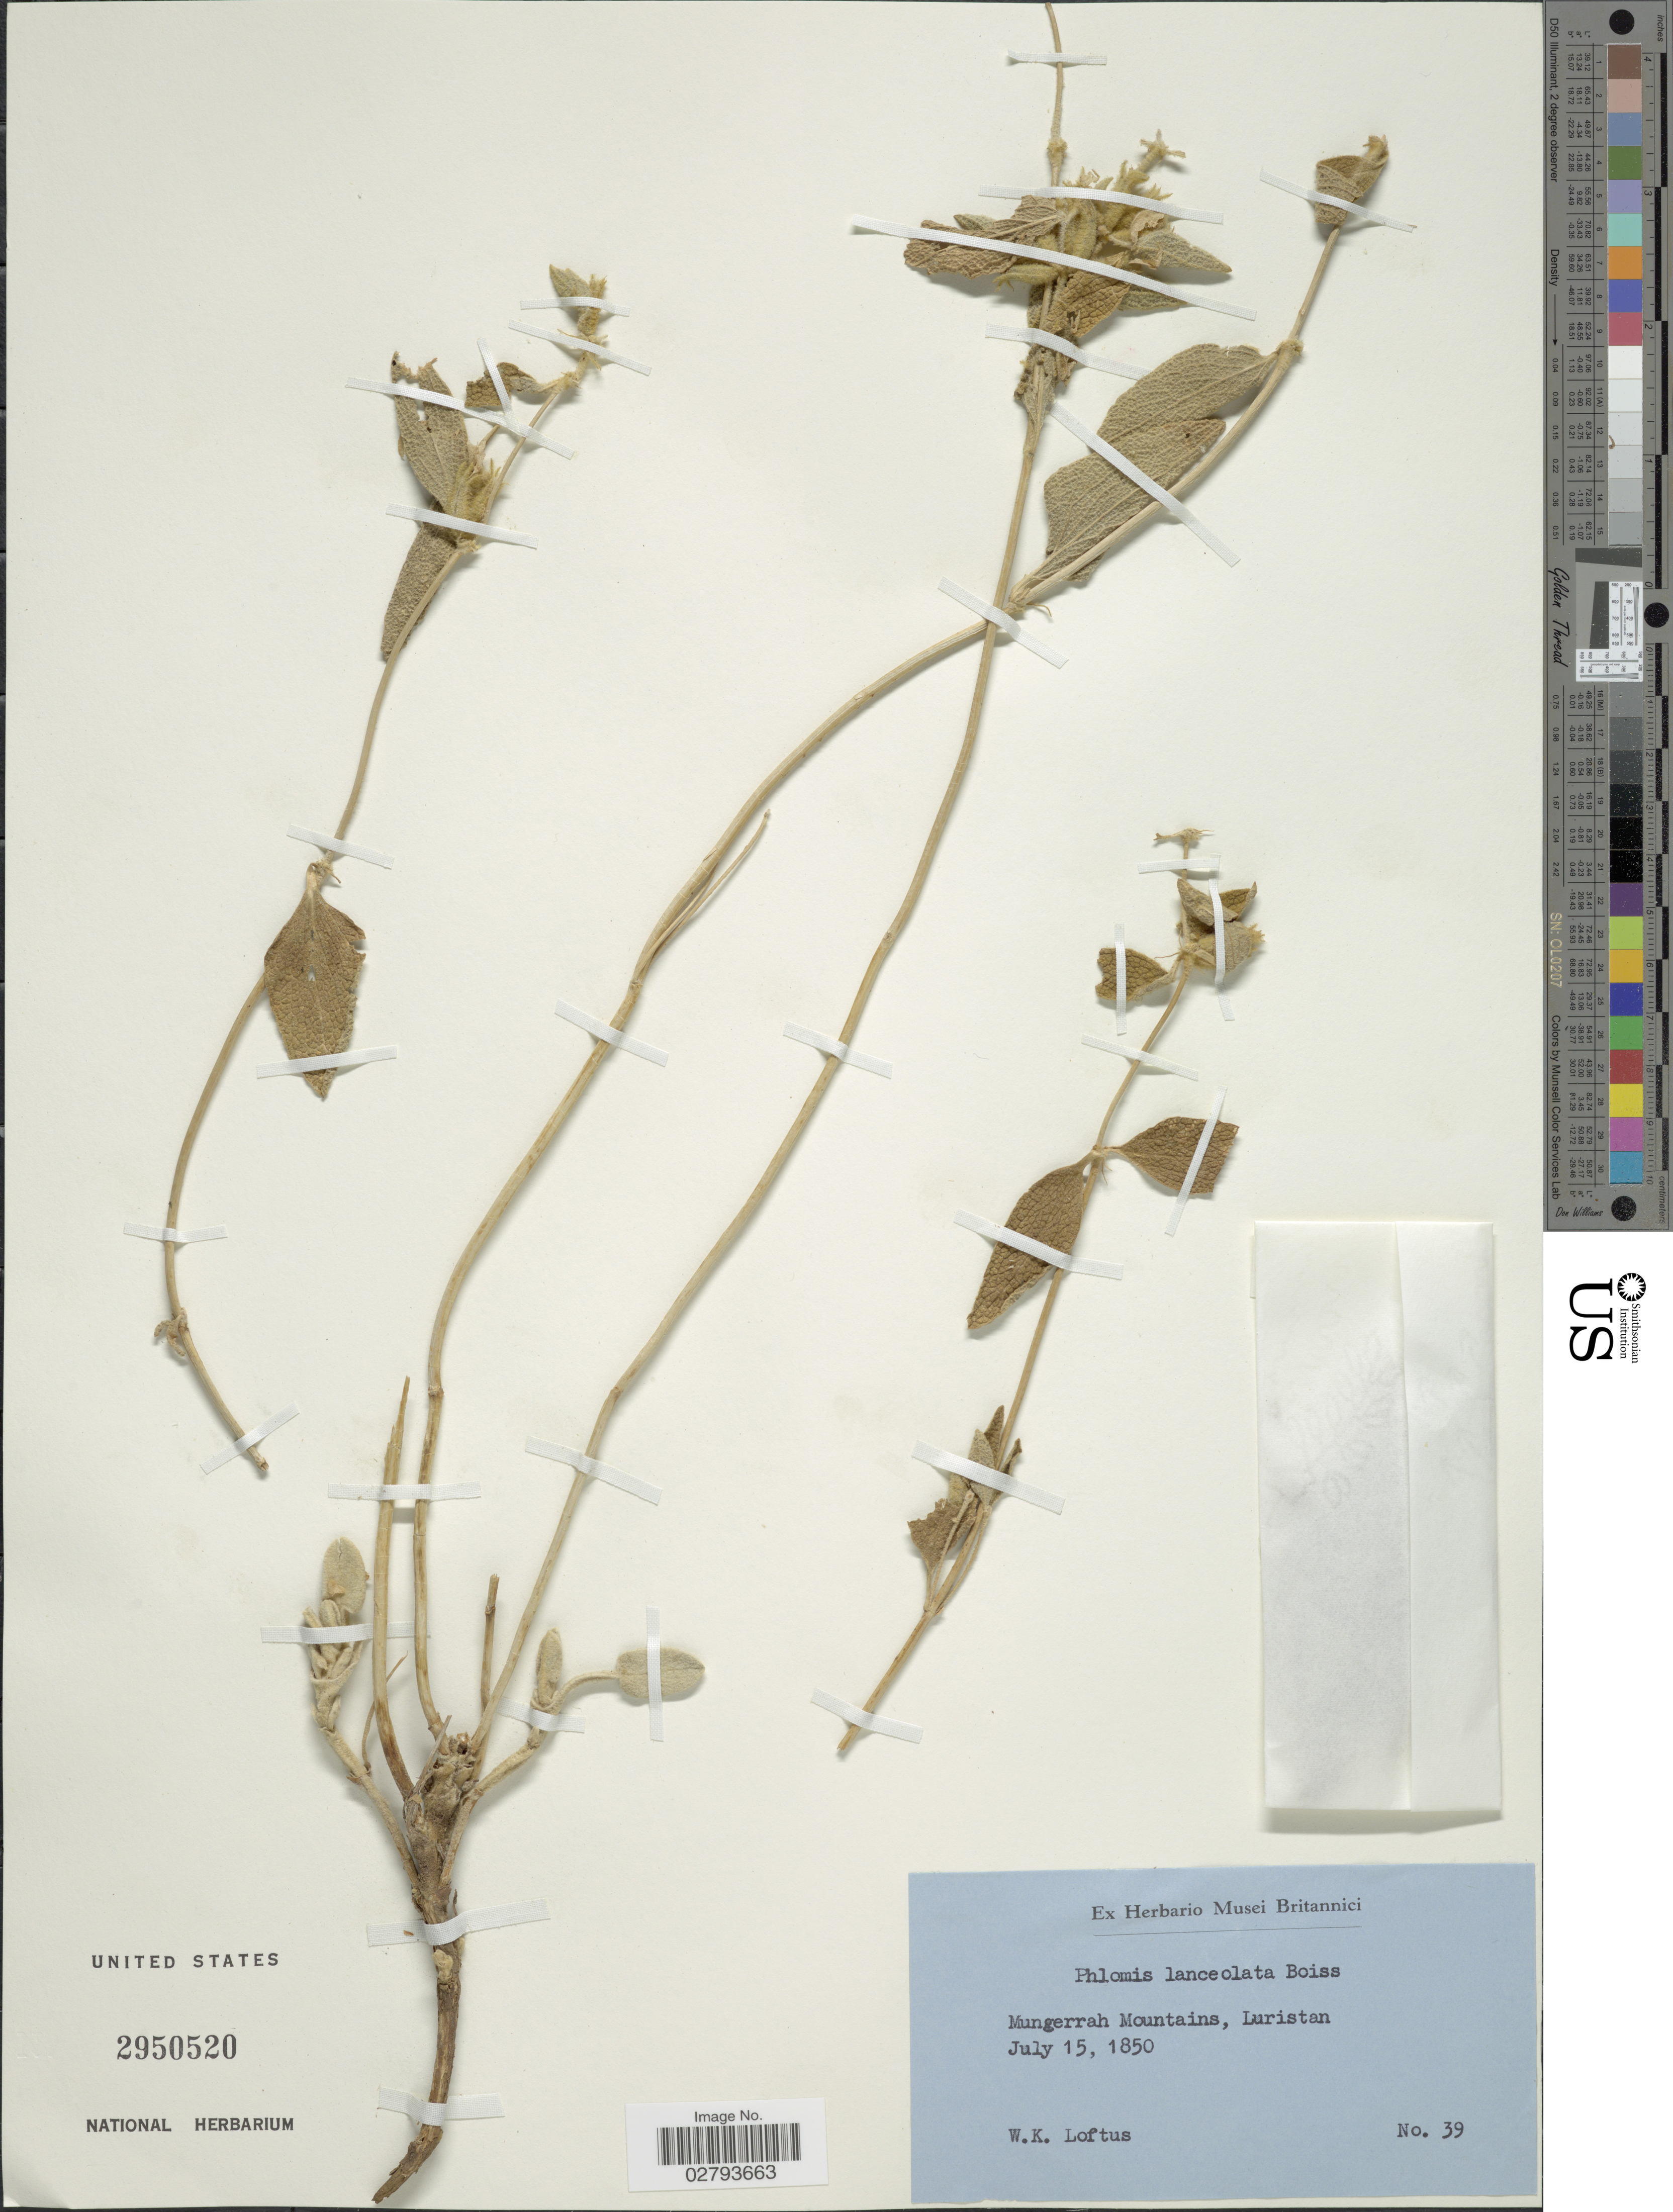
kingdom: Plantae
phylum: Tracheophyta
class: Magnoliopsida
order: Lamiales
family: Lamiaceae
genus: Phlomis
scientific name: Phlomis lanceolata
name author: Boiss. & Hohen.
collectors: W. Loftus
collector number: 39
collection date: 1850-07-15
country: Iran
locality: Mungerrah Mountains, Luristan.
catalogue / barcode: US 2950520